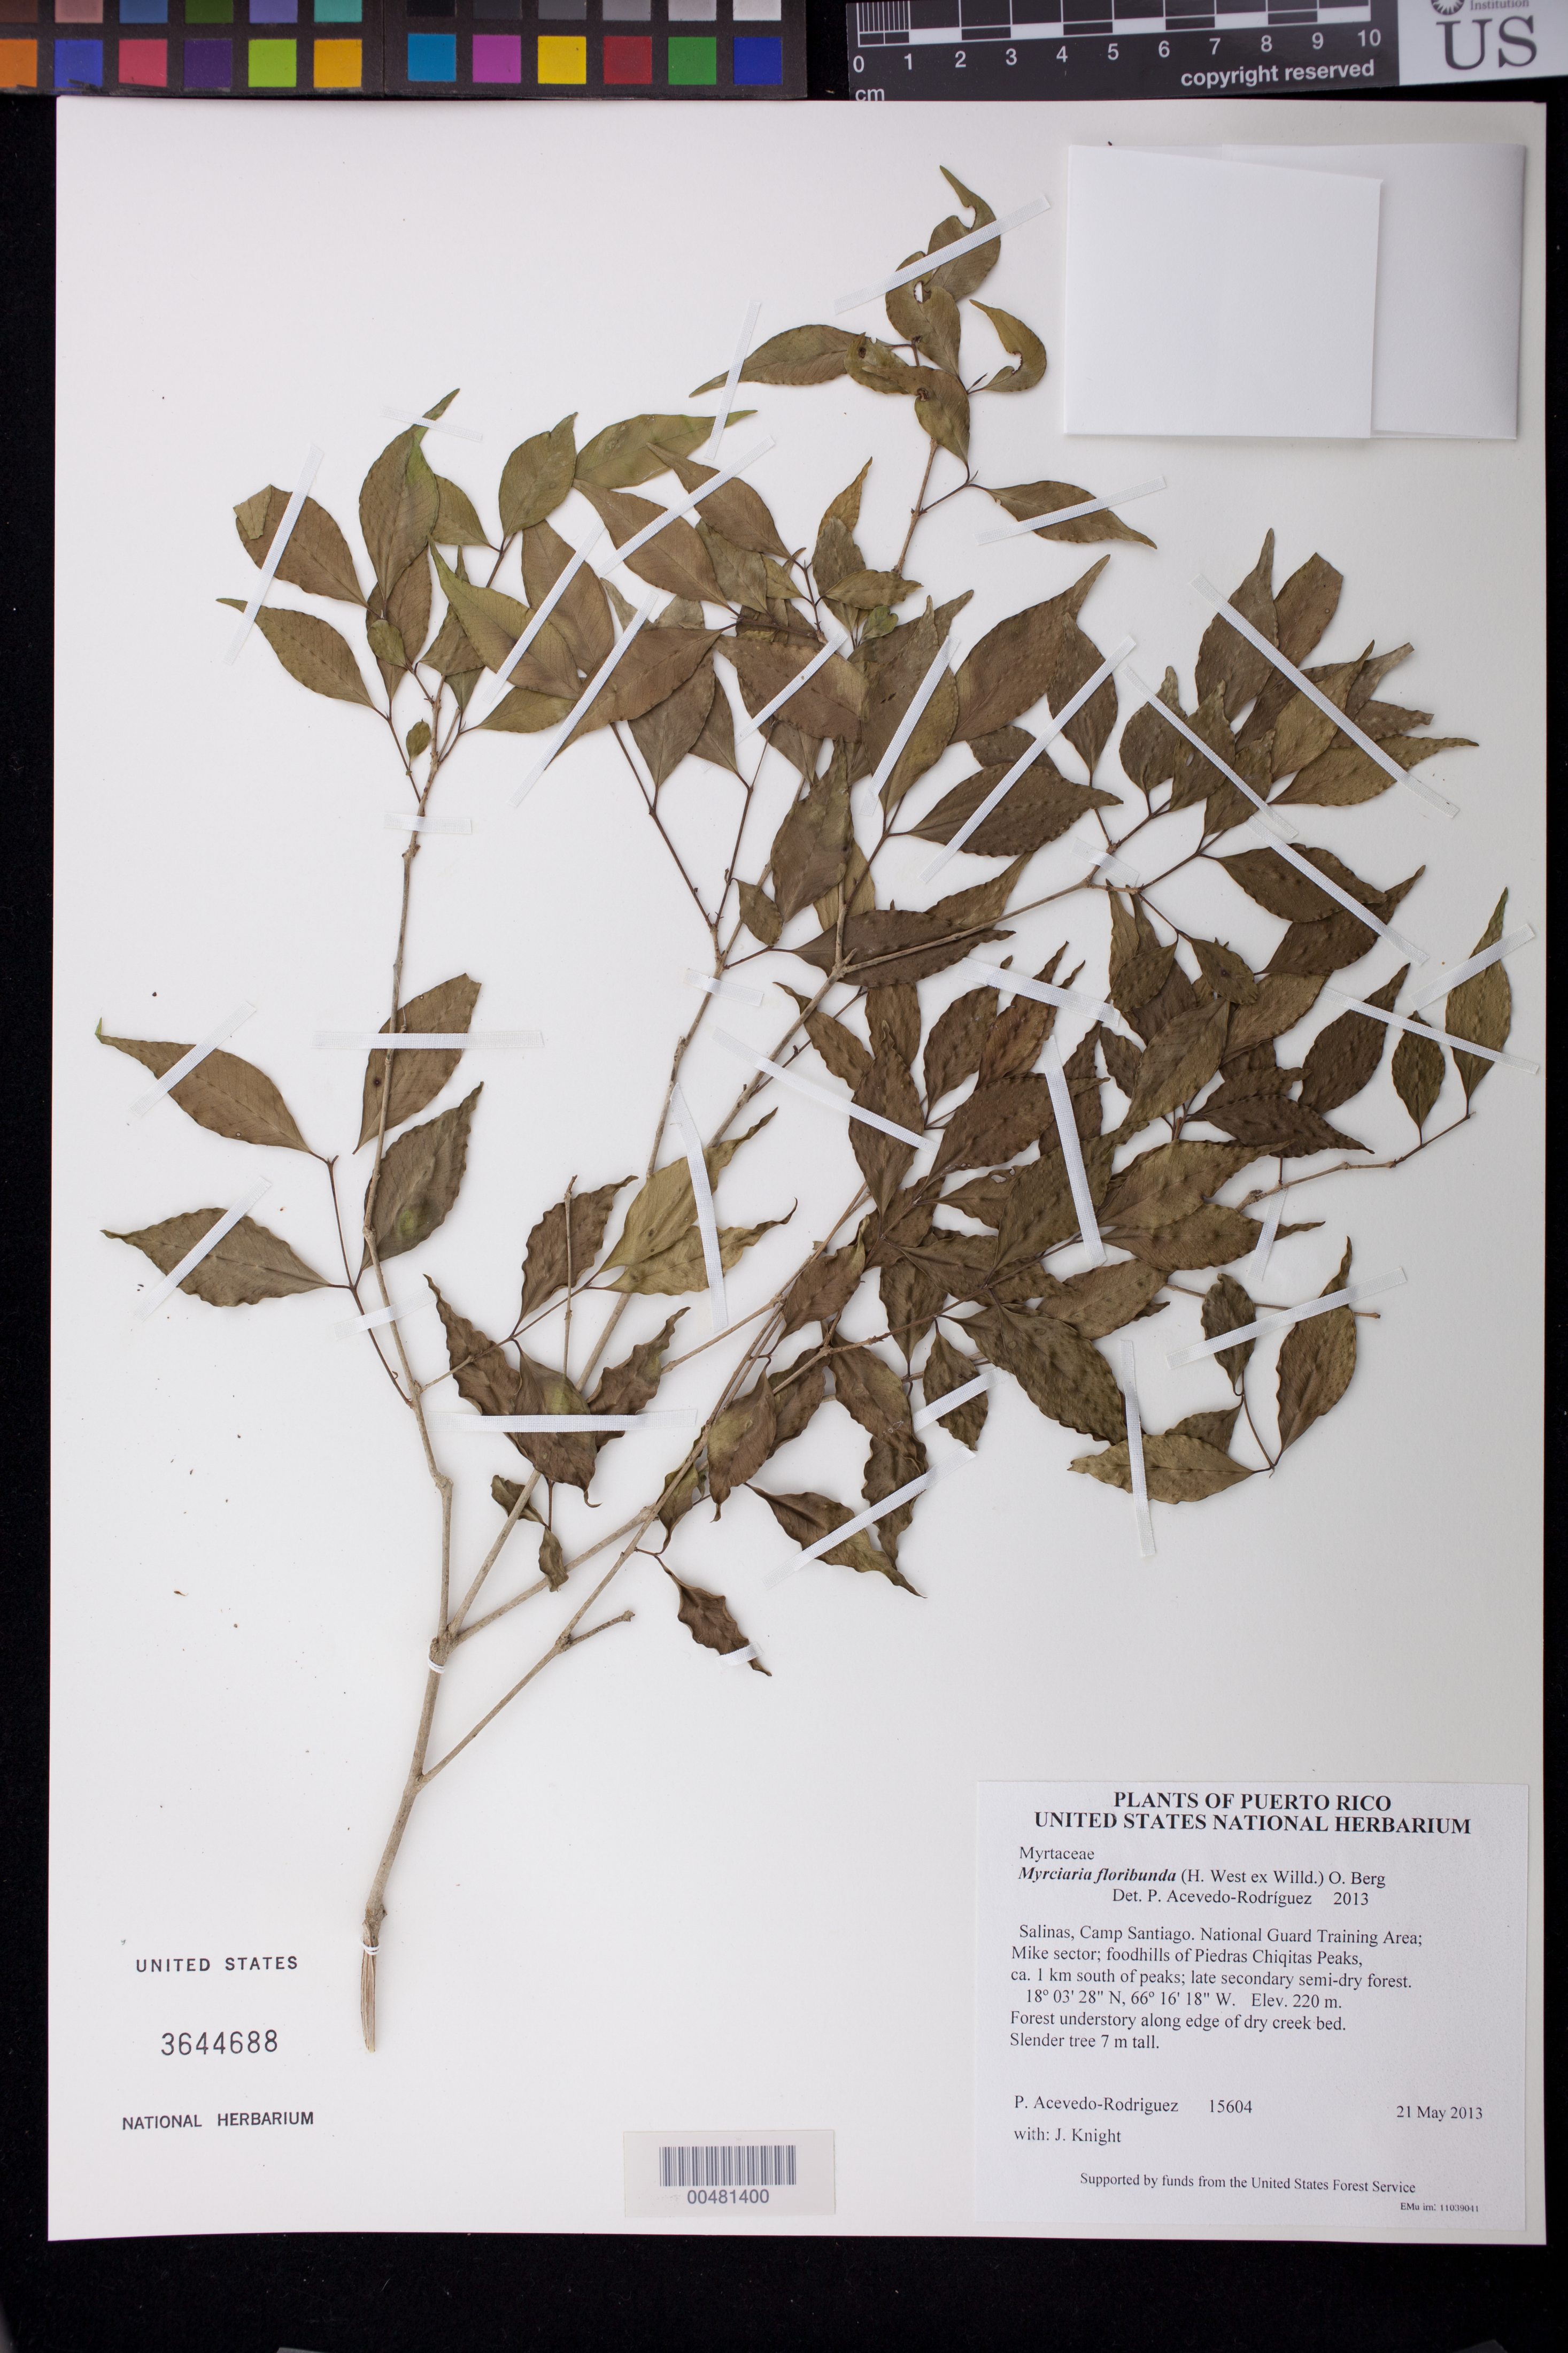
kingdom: Plantae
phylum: Tracheophyta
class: Magnoliopsida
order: Myrtales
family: Myrtaceae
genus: Myrciaria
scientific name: Myrciaria floribunda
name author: (H. West ex Willd.) O. Berg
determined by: Acevedo-Rodríguez, P., (BOT), Smithsonian Institution - National Museum of Natural History (UNITED STATES)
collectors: P. Acevedo-Rodr. & J. Knight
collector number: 15604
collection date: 2013-05-21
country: Puerto Rico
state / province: Salinas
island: Puerto Rico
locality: Camp Santiago. National Guard Training Area; Mike sector; foodhills of Piedras Chiqitas Peaks, ca. 1 km south of peaks; late secondary semi-dry forest.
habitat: Forest understory along edge of dry creek bed.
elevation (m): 220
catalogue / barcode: US 3644688